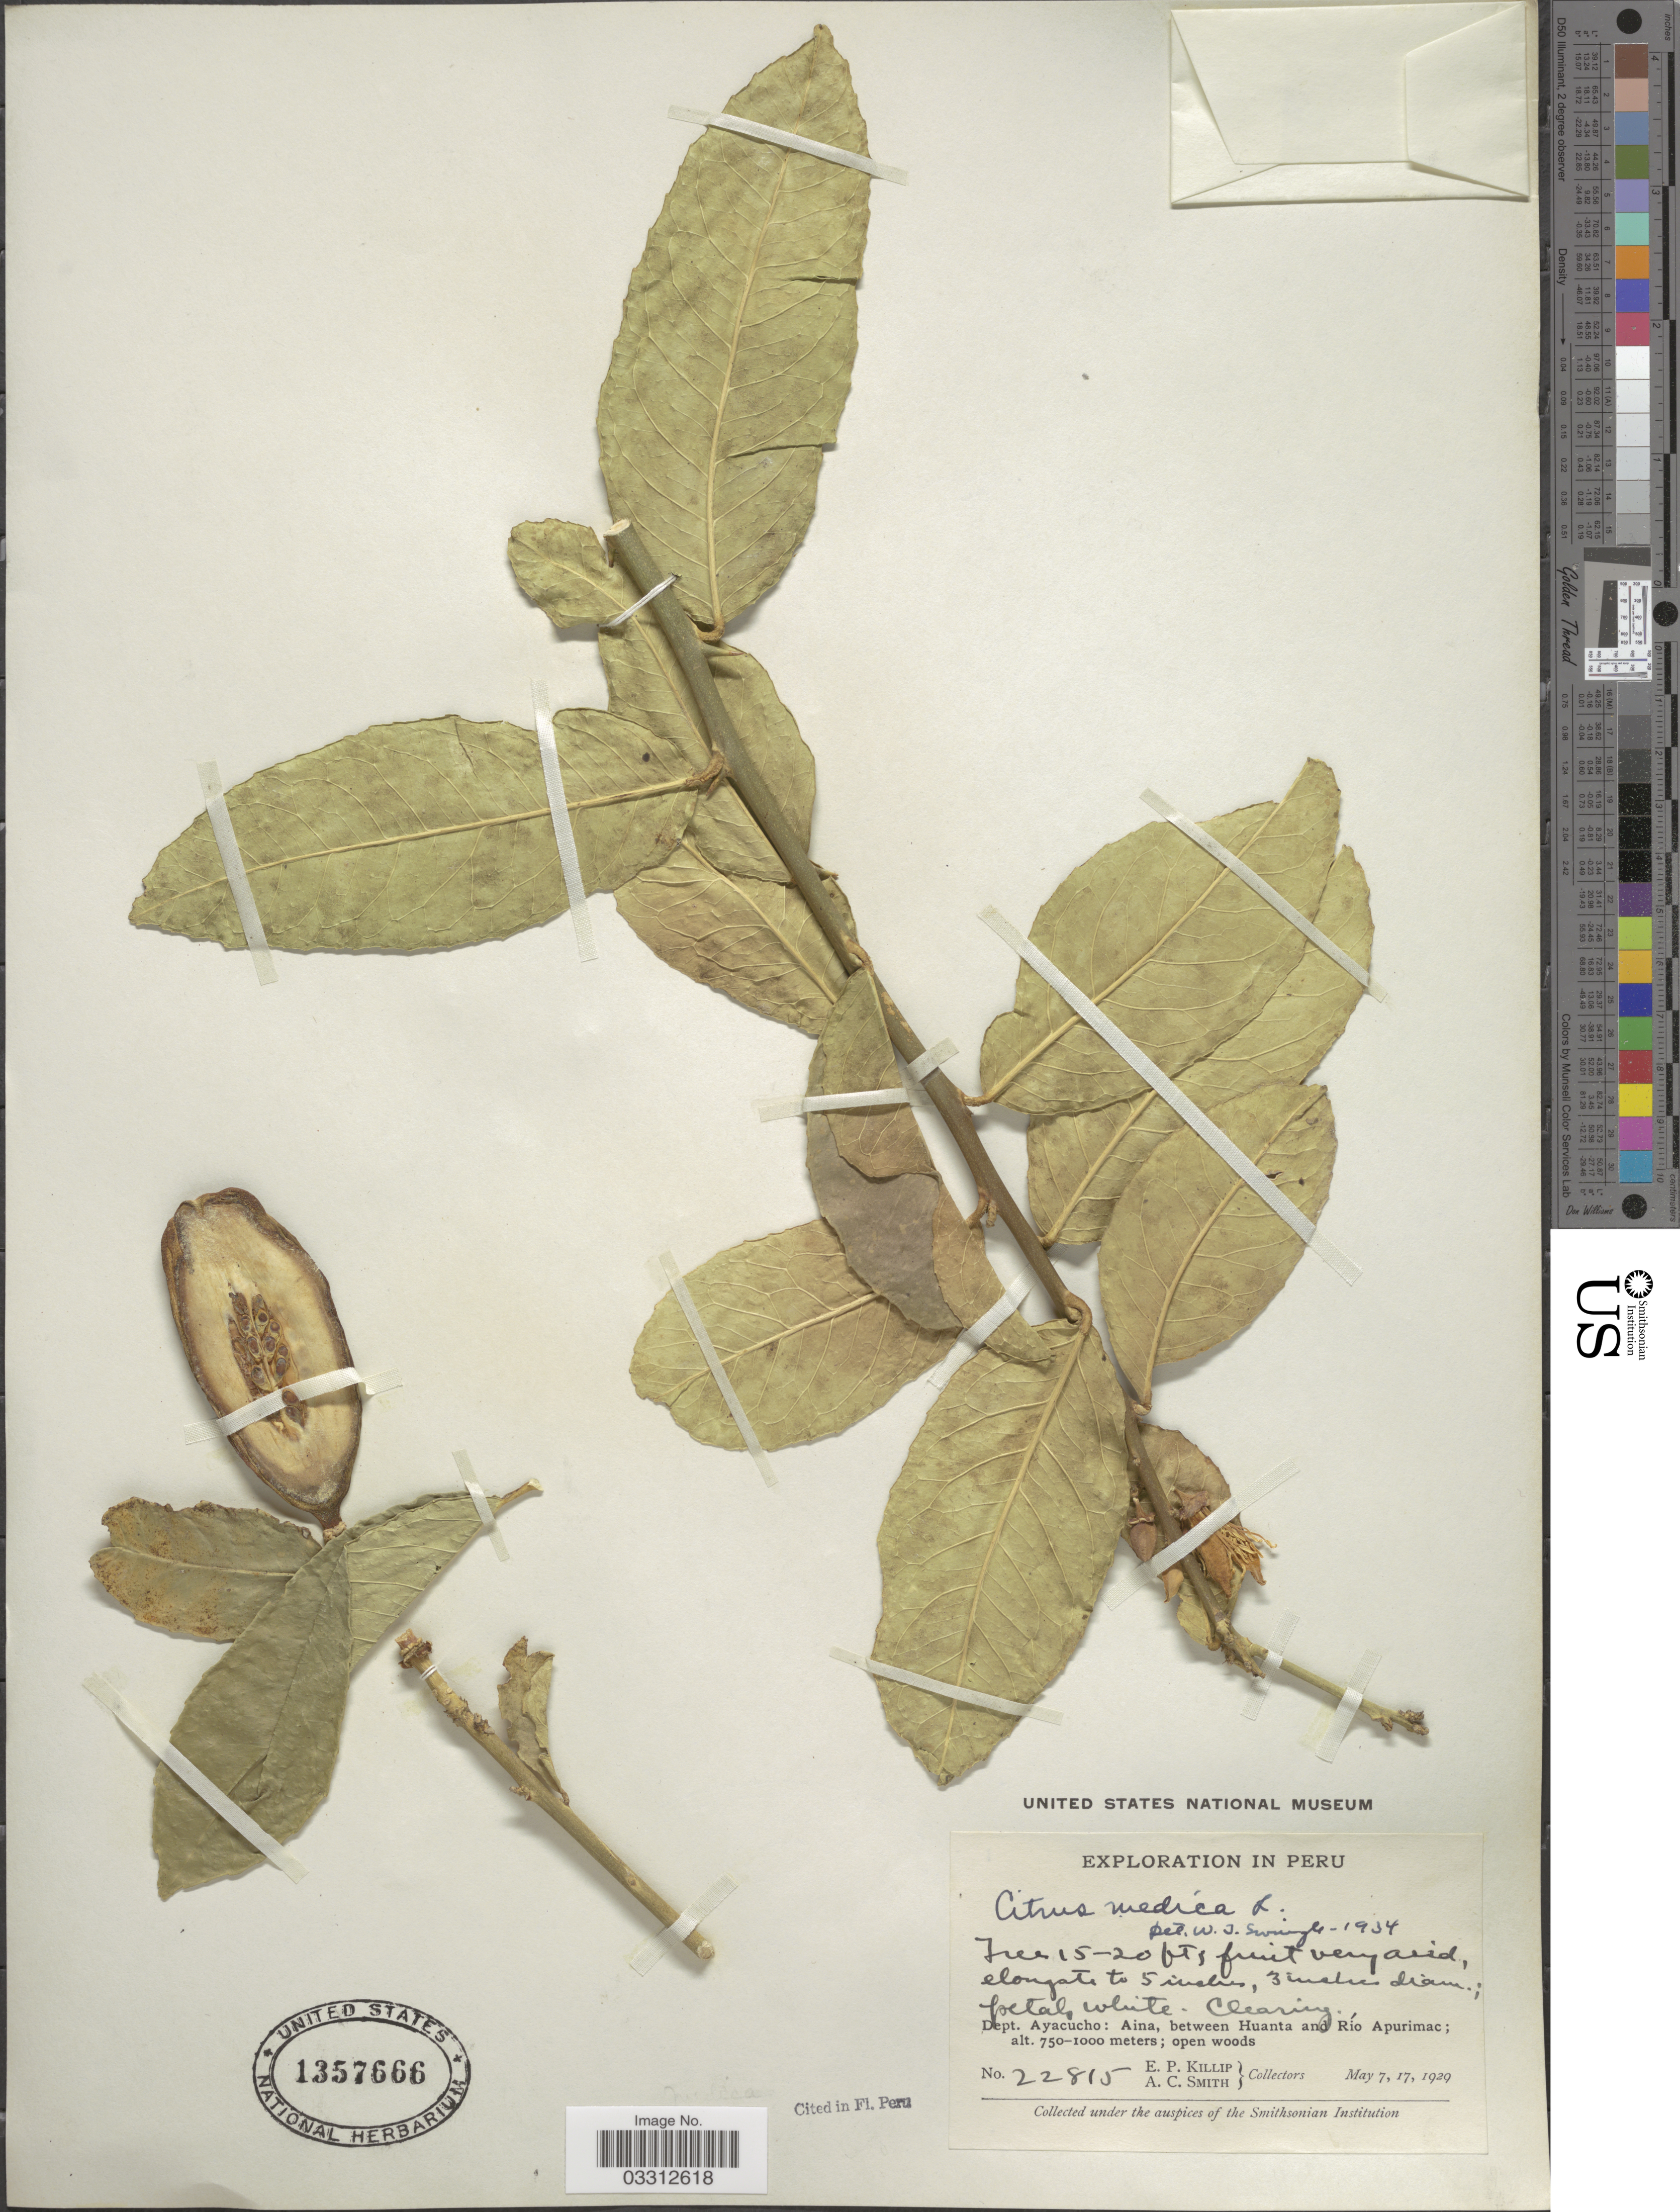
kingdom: Plantae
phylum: Tracheophyta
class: Magnoliopsida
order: Sapindales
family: Rutaceae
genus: Citrus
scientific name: Citrus medica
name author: L.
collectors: E. P. Killip & A. C. Smith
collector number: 22815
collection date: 1929-05-07/1929-05-17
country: Peru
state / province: Ayacucho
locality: Dept. Ayacucho: Aina, between Huanta and Río Apurimac.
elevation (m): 750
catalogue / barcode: US 1357666